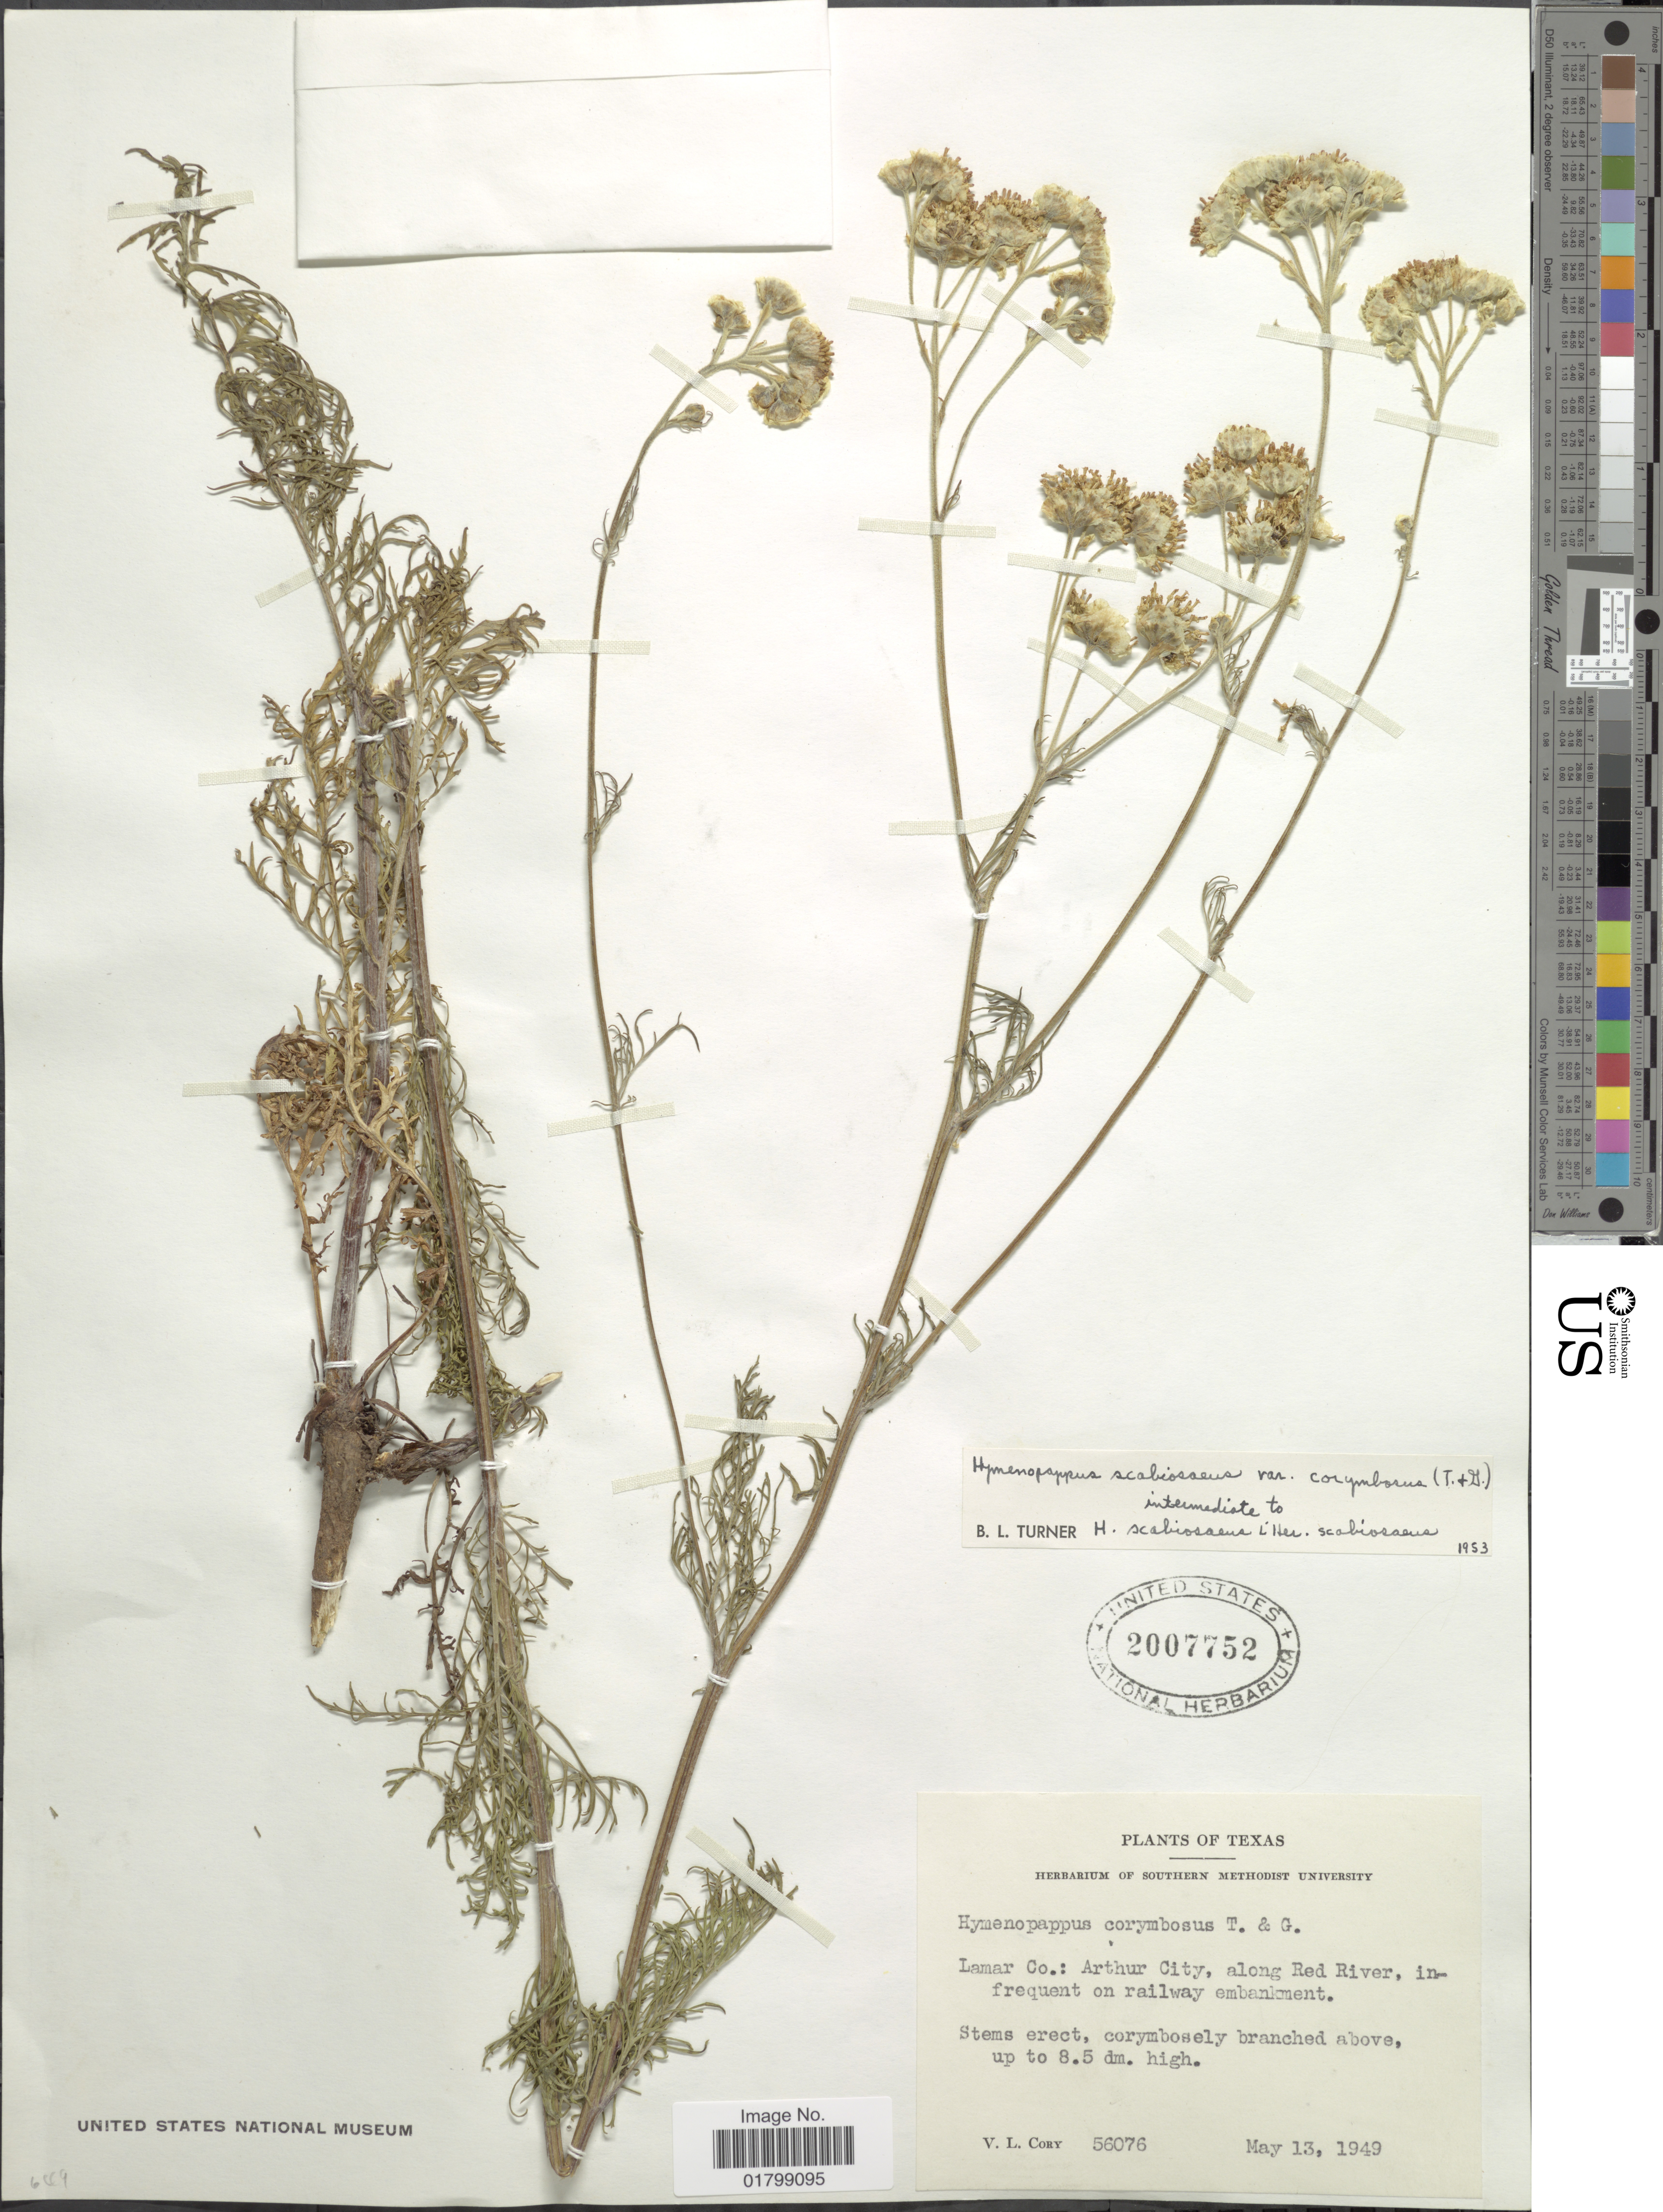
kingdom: Plantae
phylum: Tracheophyta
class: Magnoliopsida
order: Asterales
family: Asteraceae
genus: Hymenopappus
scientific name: Hymenopappus scabiosaeus var. corymbosus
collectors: V. Cory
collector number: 56076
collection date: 1949-05-13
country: United States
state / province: Texas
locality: Lamar Co.: Arthur City, along Red River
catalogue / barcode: US 2007752